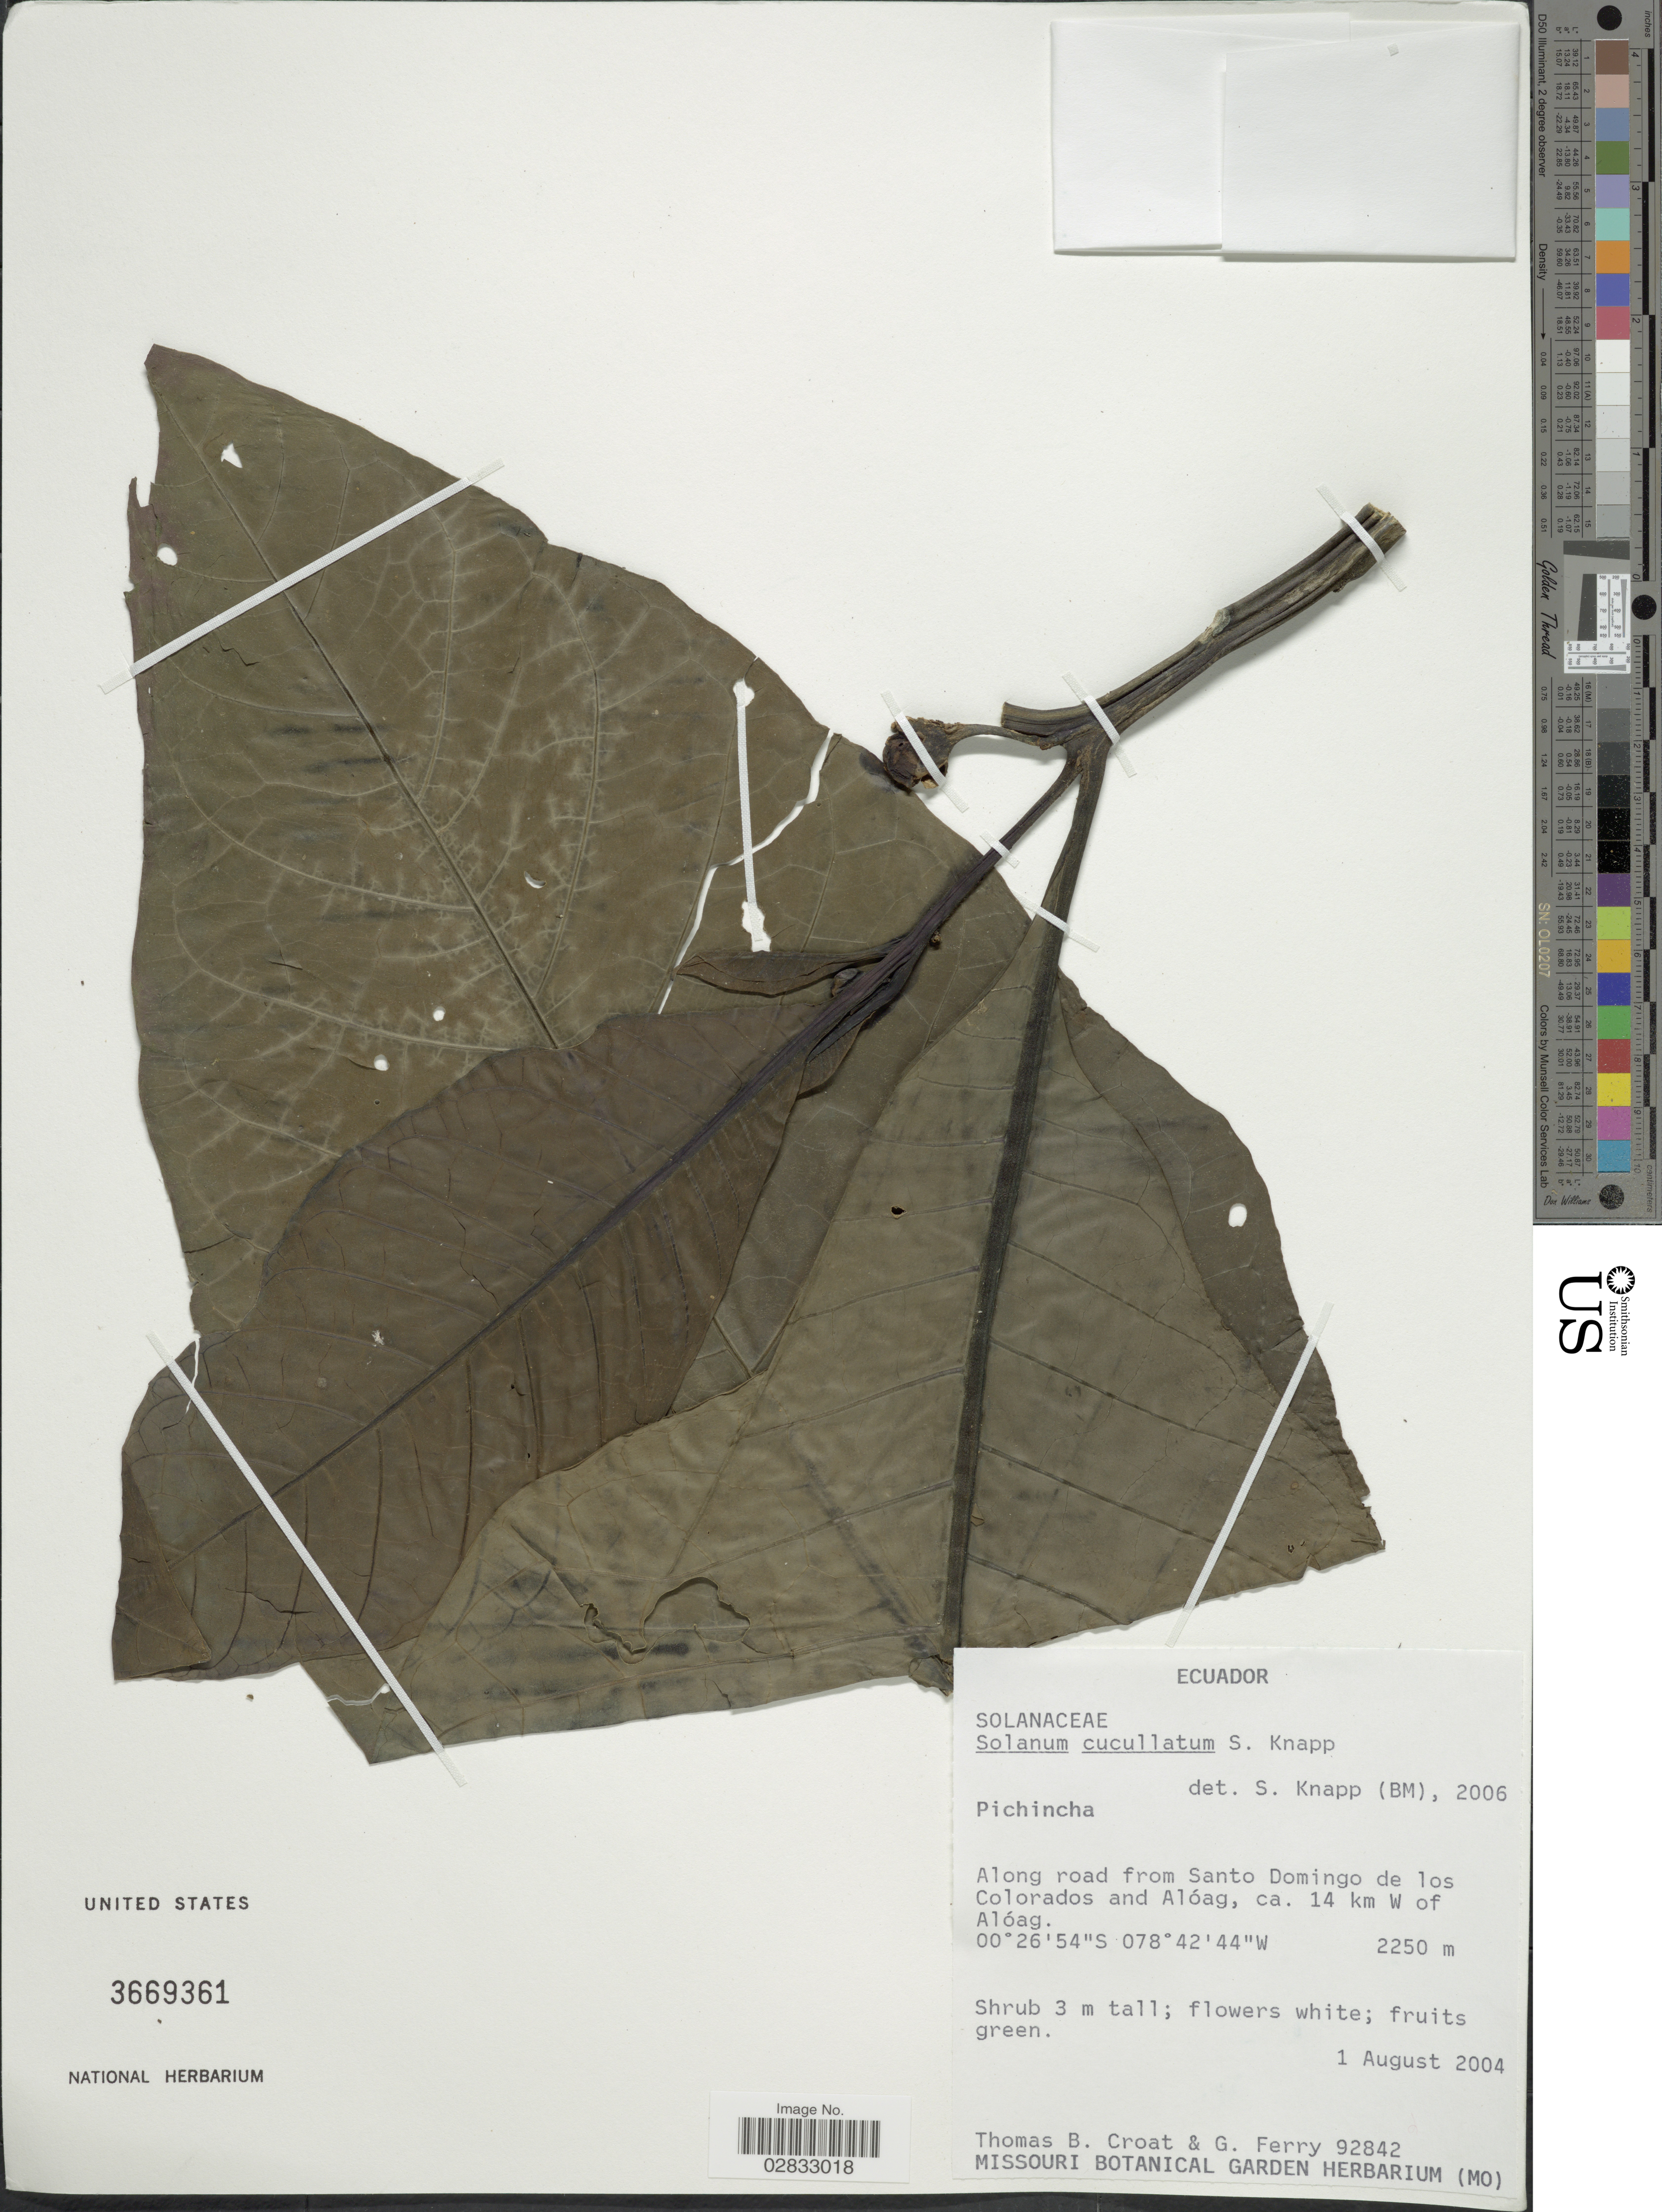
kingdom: Plantae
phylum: Tracheophyta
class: Magnoliopsida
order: Solanales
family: Solanaceae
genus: Solanum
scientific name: Solanum cucullatum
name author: S. Knapp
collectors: T. B. Croat & G. Ferry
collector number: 92842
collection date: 2004-08-01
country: Ecuador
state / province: Pichincha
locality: Along road from Santo Domingo de los Colorados and Alóag, ca. 14 km W of Alóag.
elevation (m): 2250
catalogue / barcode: US 3669361